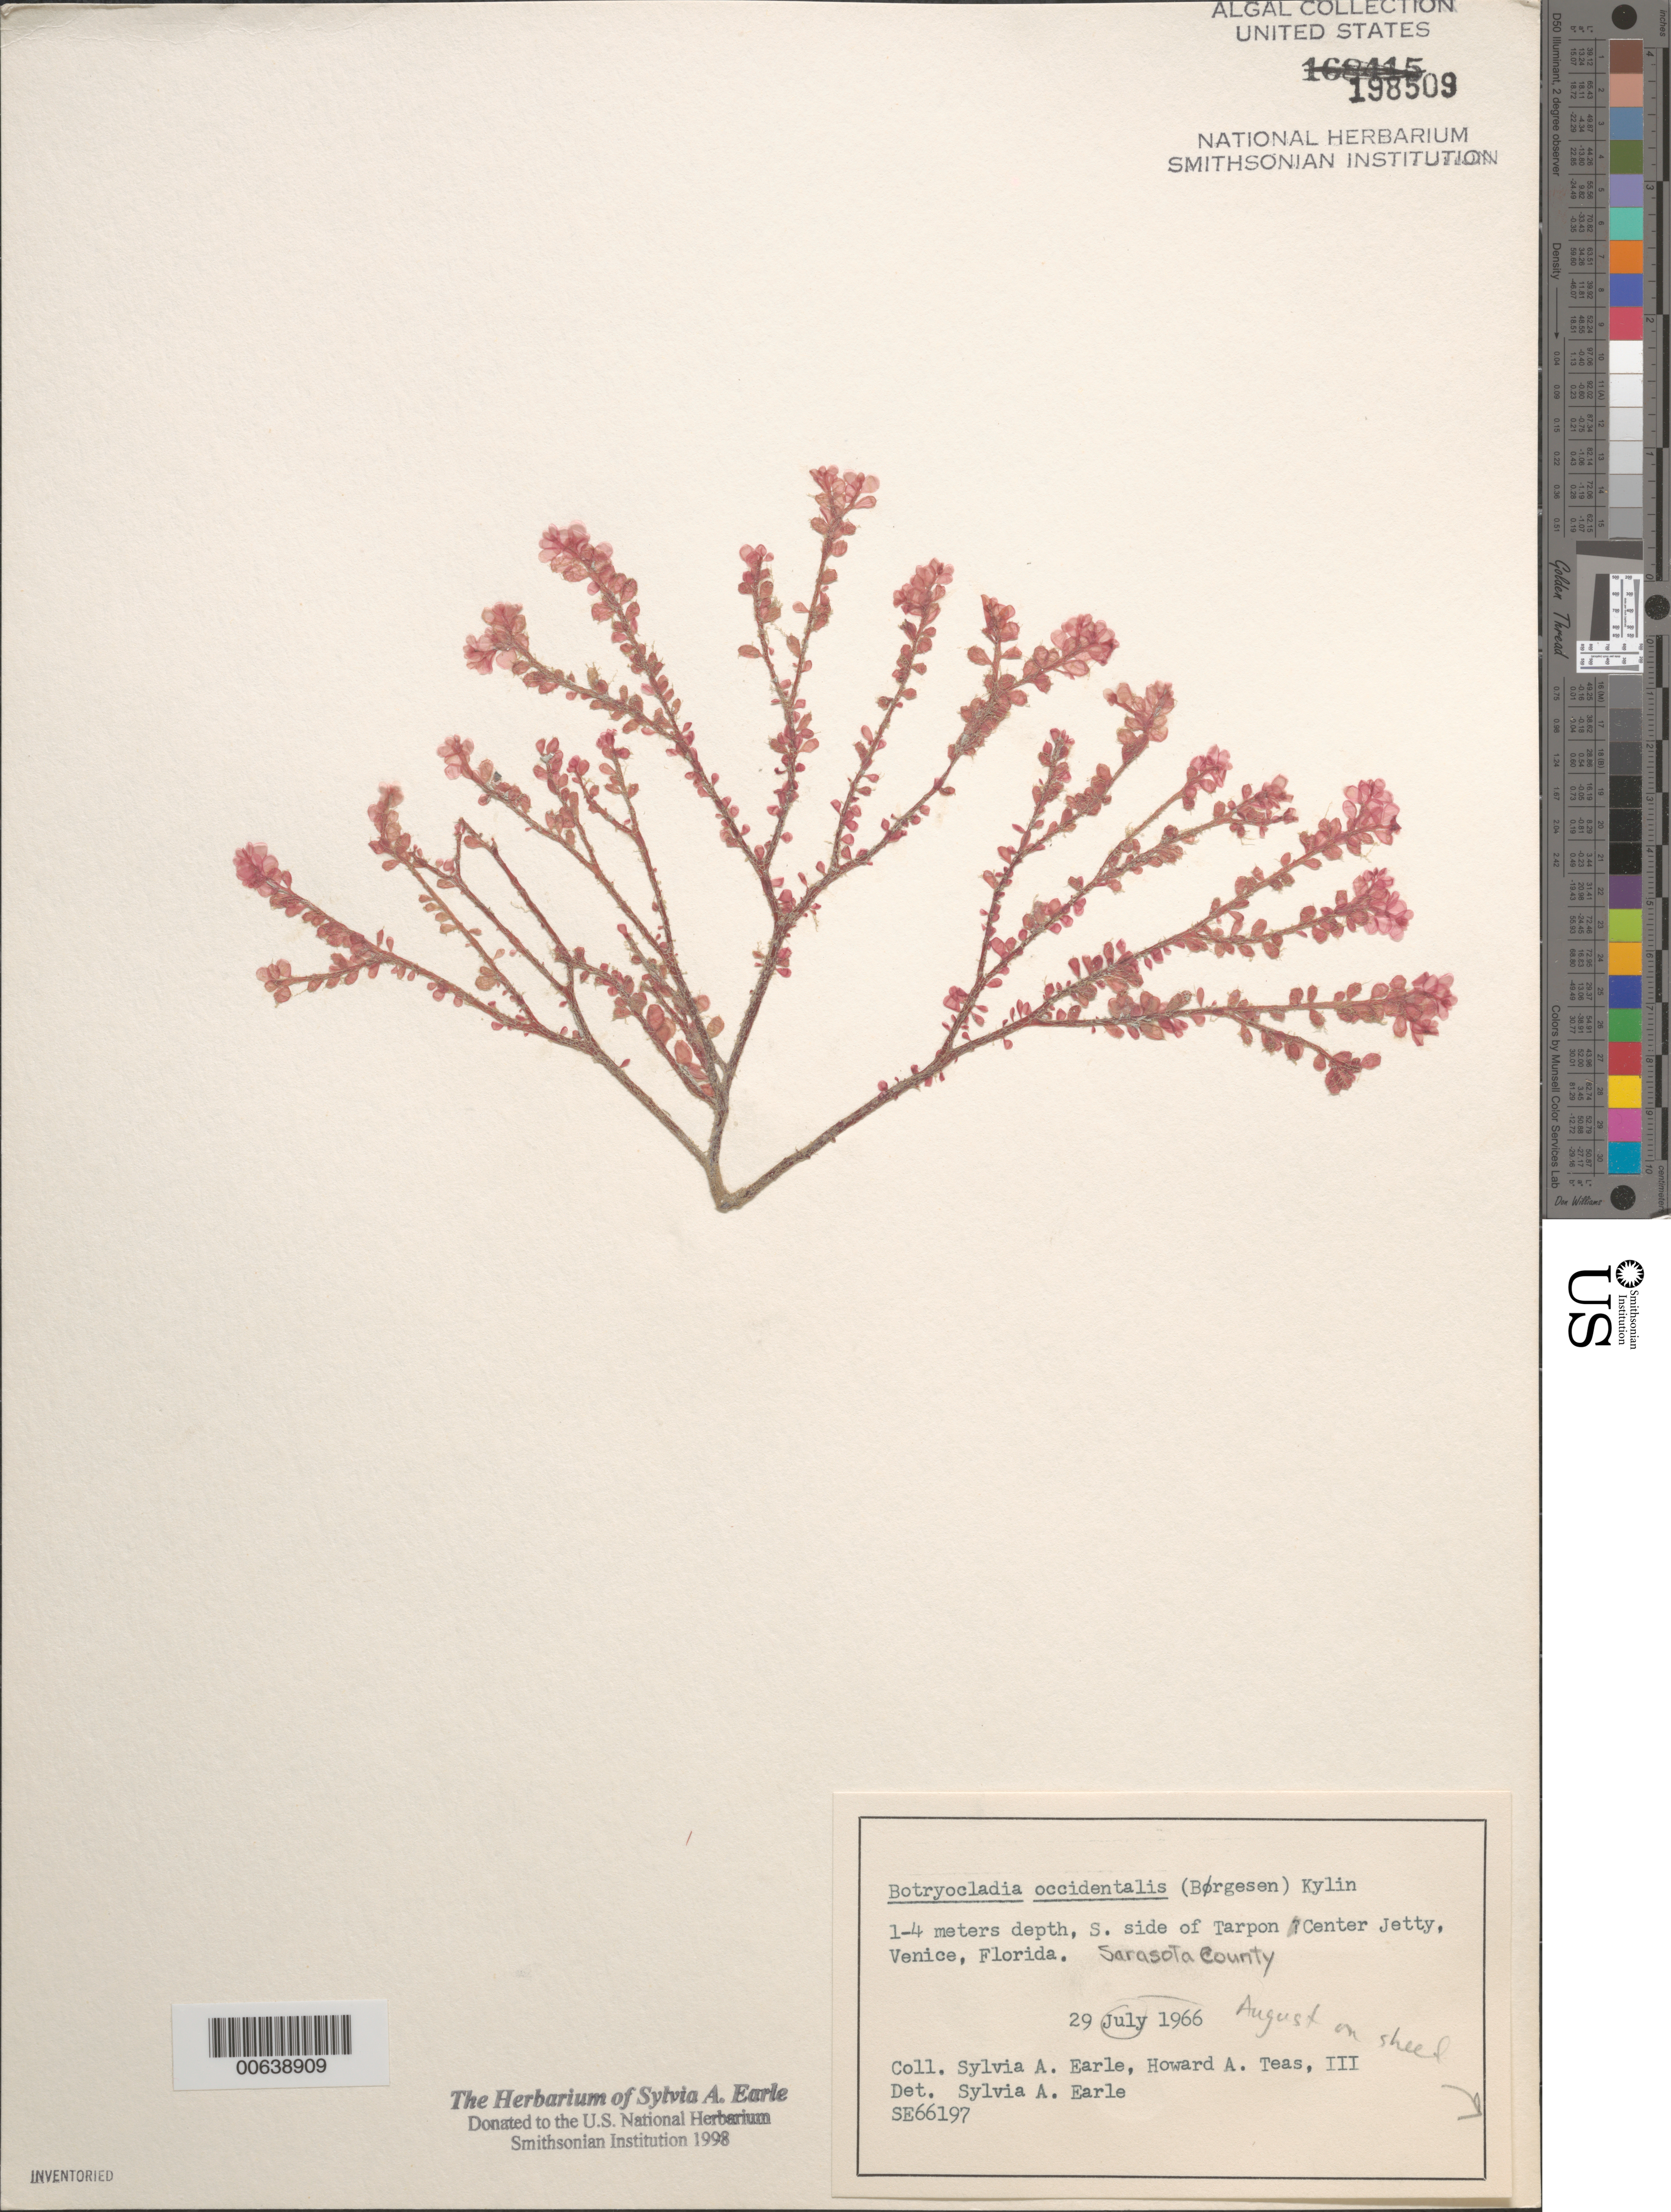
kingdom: Plantae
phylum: Rhodophyta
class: Florideophyceae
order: Rhodymeniales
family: Rhodymeniaceae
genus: Botryocladia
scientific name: Botryocladia occidentalis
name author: (Børgesen) Kylin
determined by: Earle, S. A.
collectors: S. A. Earle & H. Teas III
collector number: SE 66197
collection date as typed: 29 Aug 1966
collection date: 1966-08-29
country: United States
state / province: Florida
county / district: Sarasota County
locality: Tarpon Center jetty, Venice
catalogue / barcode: US 198509